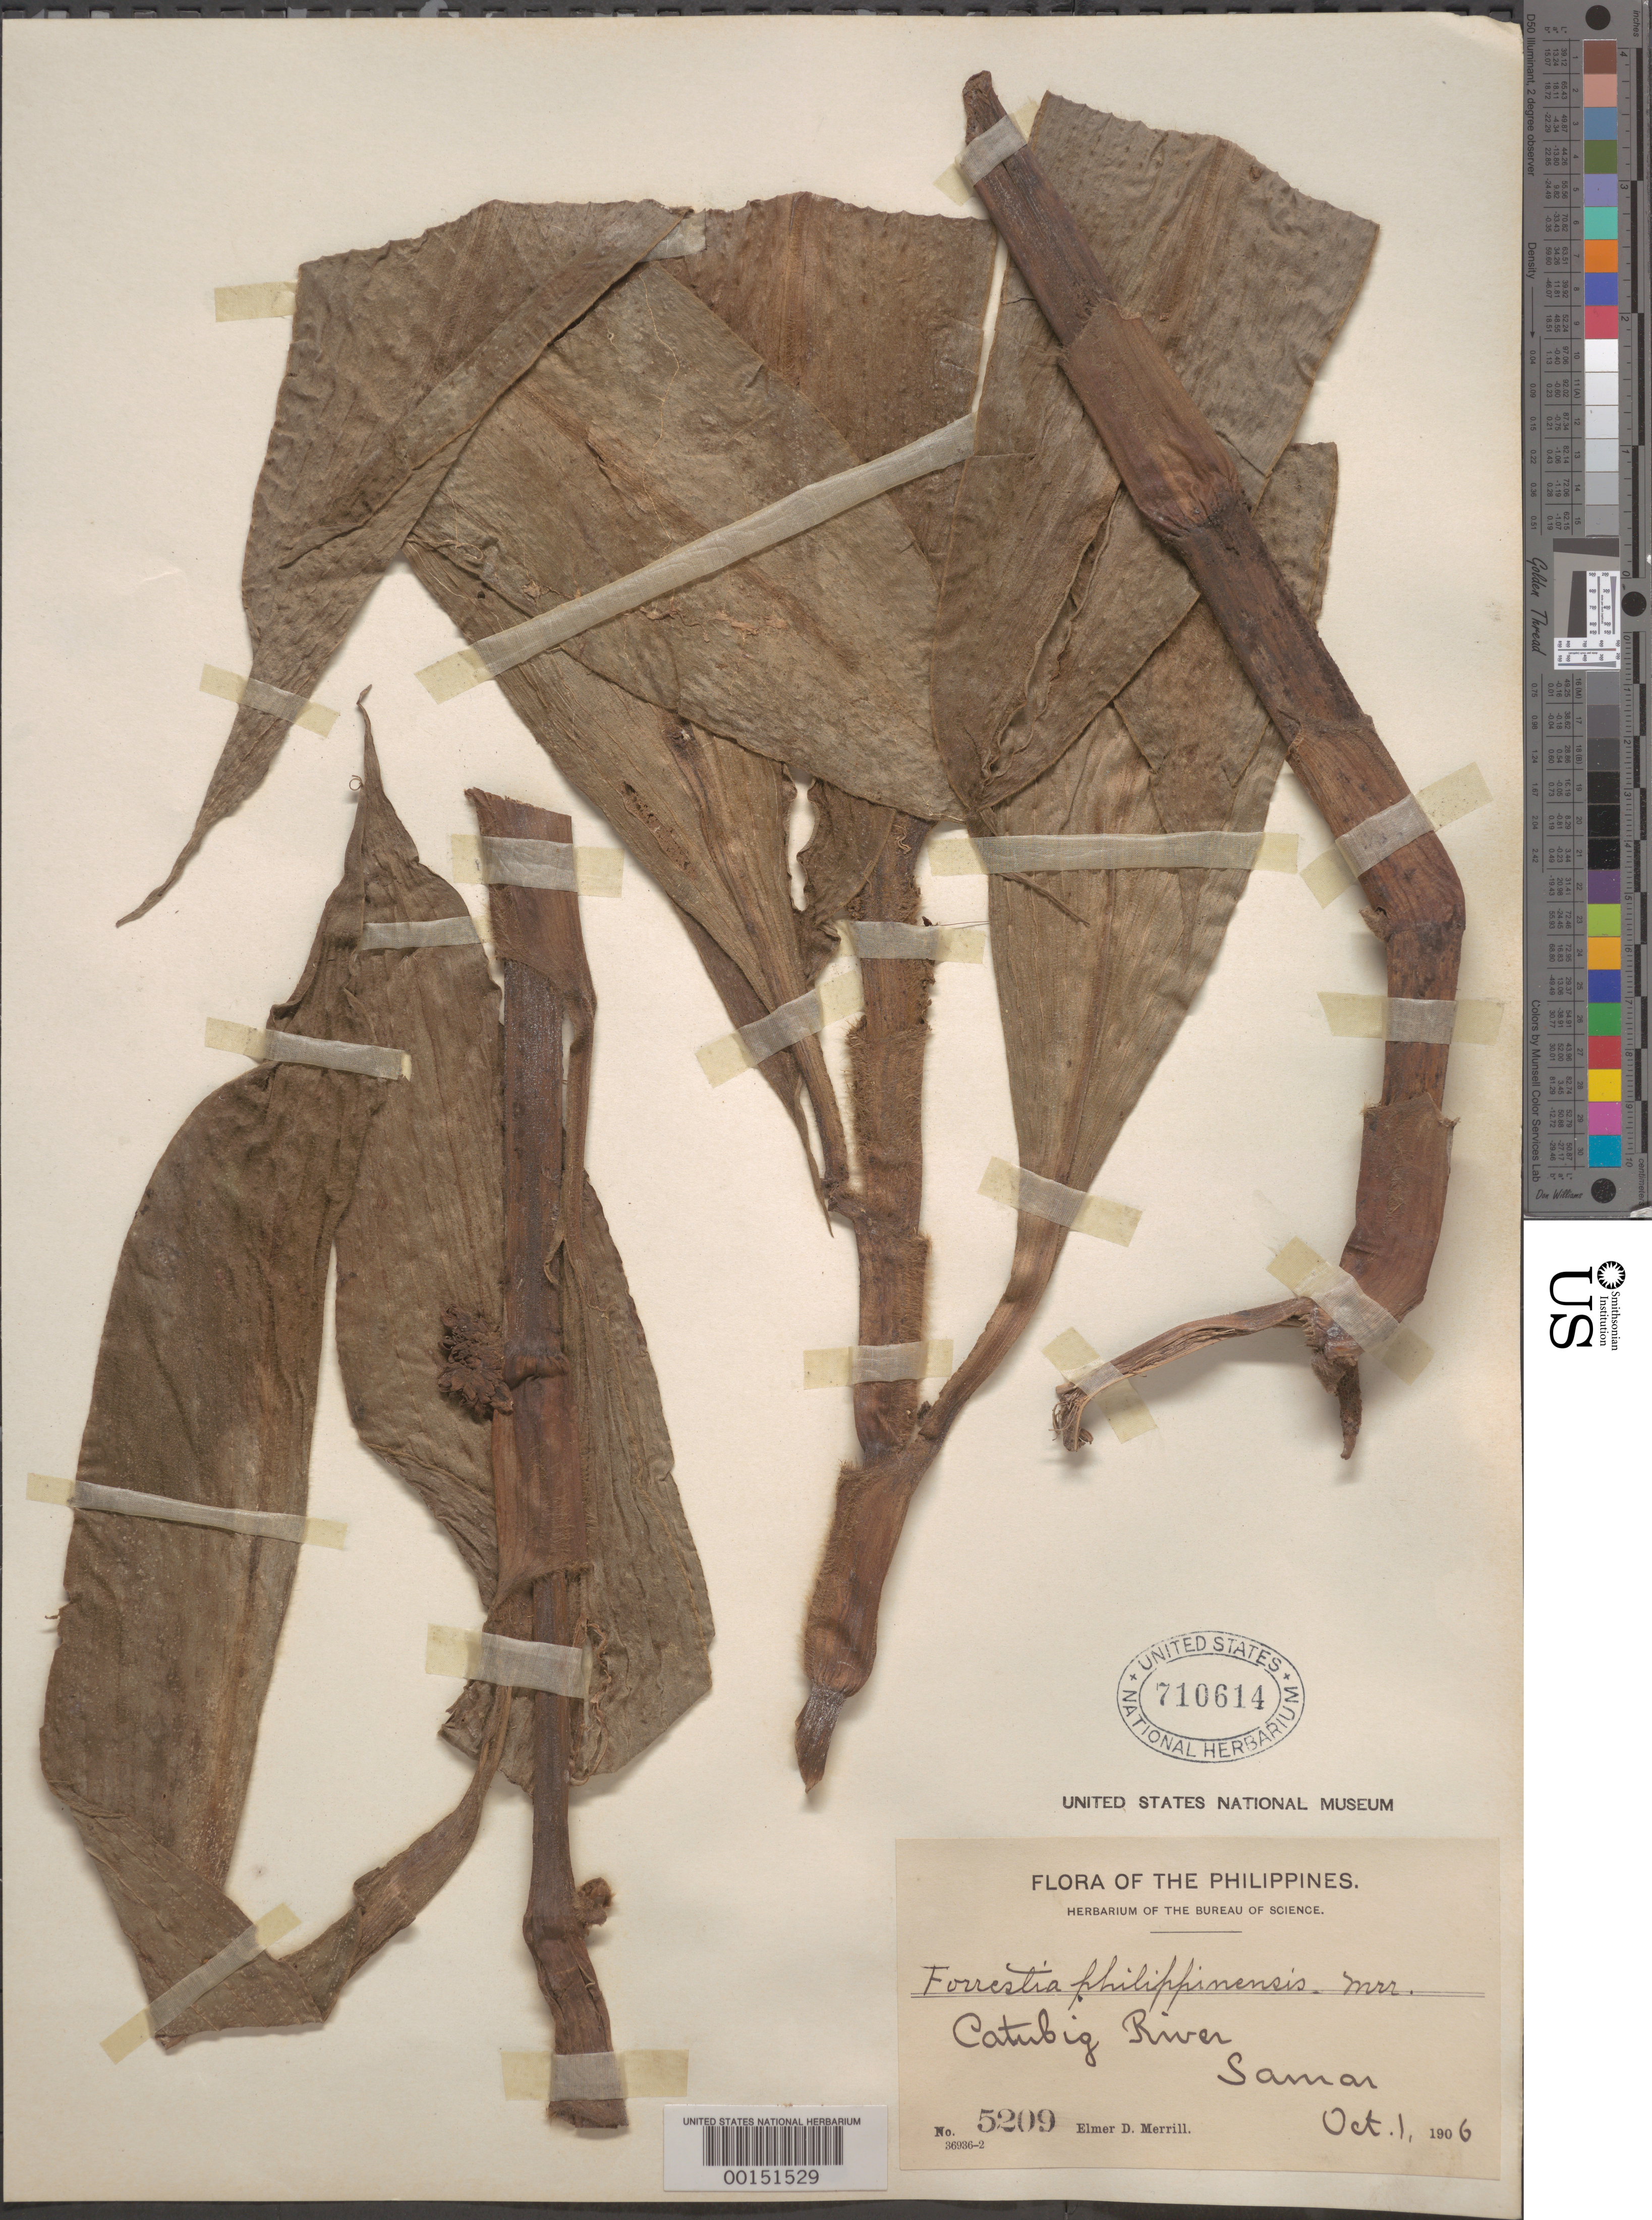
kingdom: Plantae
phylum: Tracheophyta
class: Liliopsida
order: Commelinales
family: Commelinaceae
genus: Amischotolype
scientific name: Amischotolype hispida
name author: (A. Rich.) D.Y. Hong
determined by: Strong, Mark T., (BOT), Smithsonian Institution - National Museum of Natural History (UNITED STATES)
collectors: E. D. Merrill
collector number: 5209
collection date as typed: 01 Oct 1906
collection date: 1906-10-01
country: Philippines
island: Samar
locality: Catubig river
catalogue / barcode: US 710614